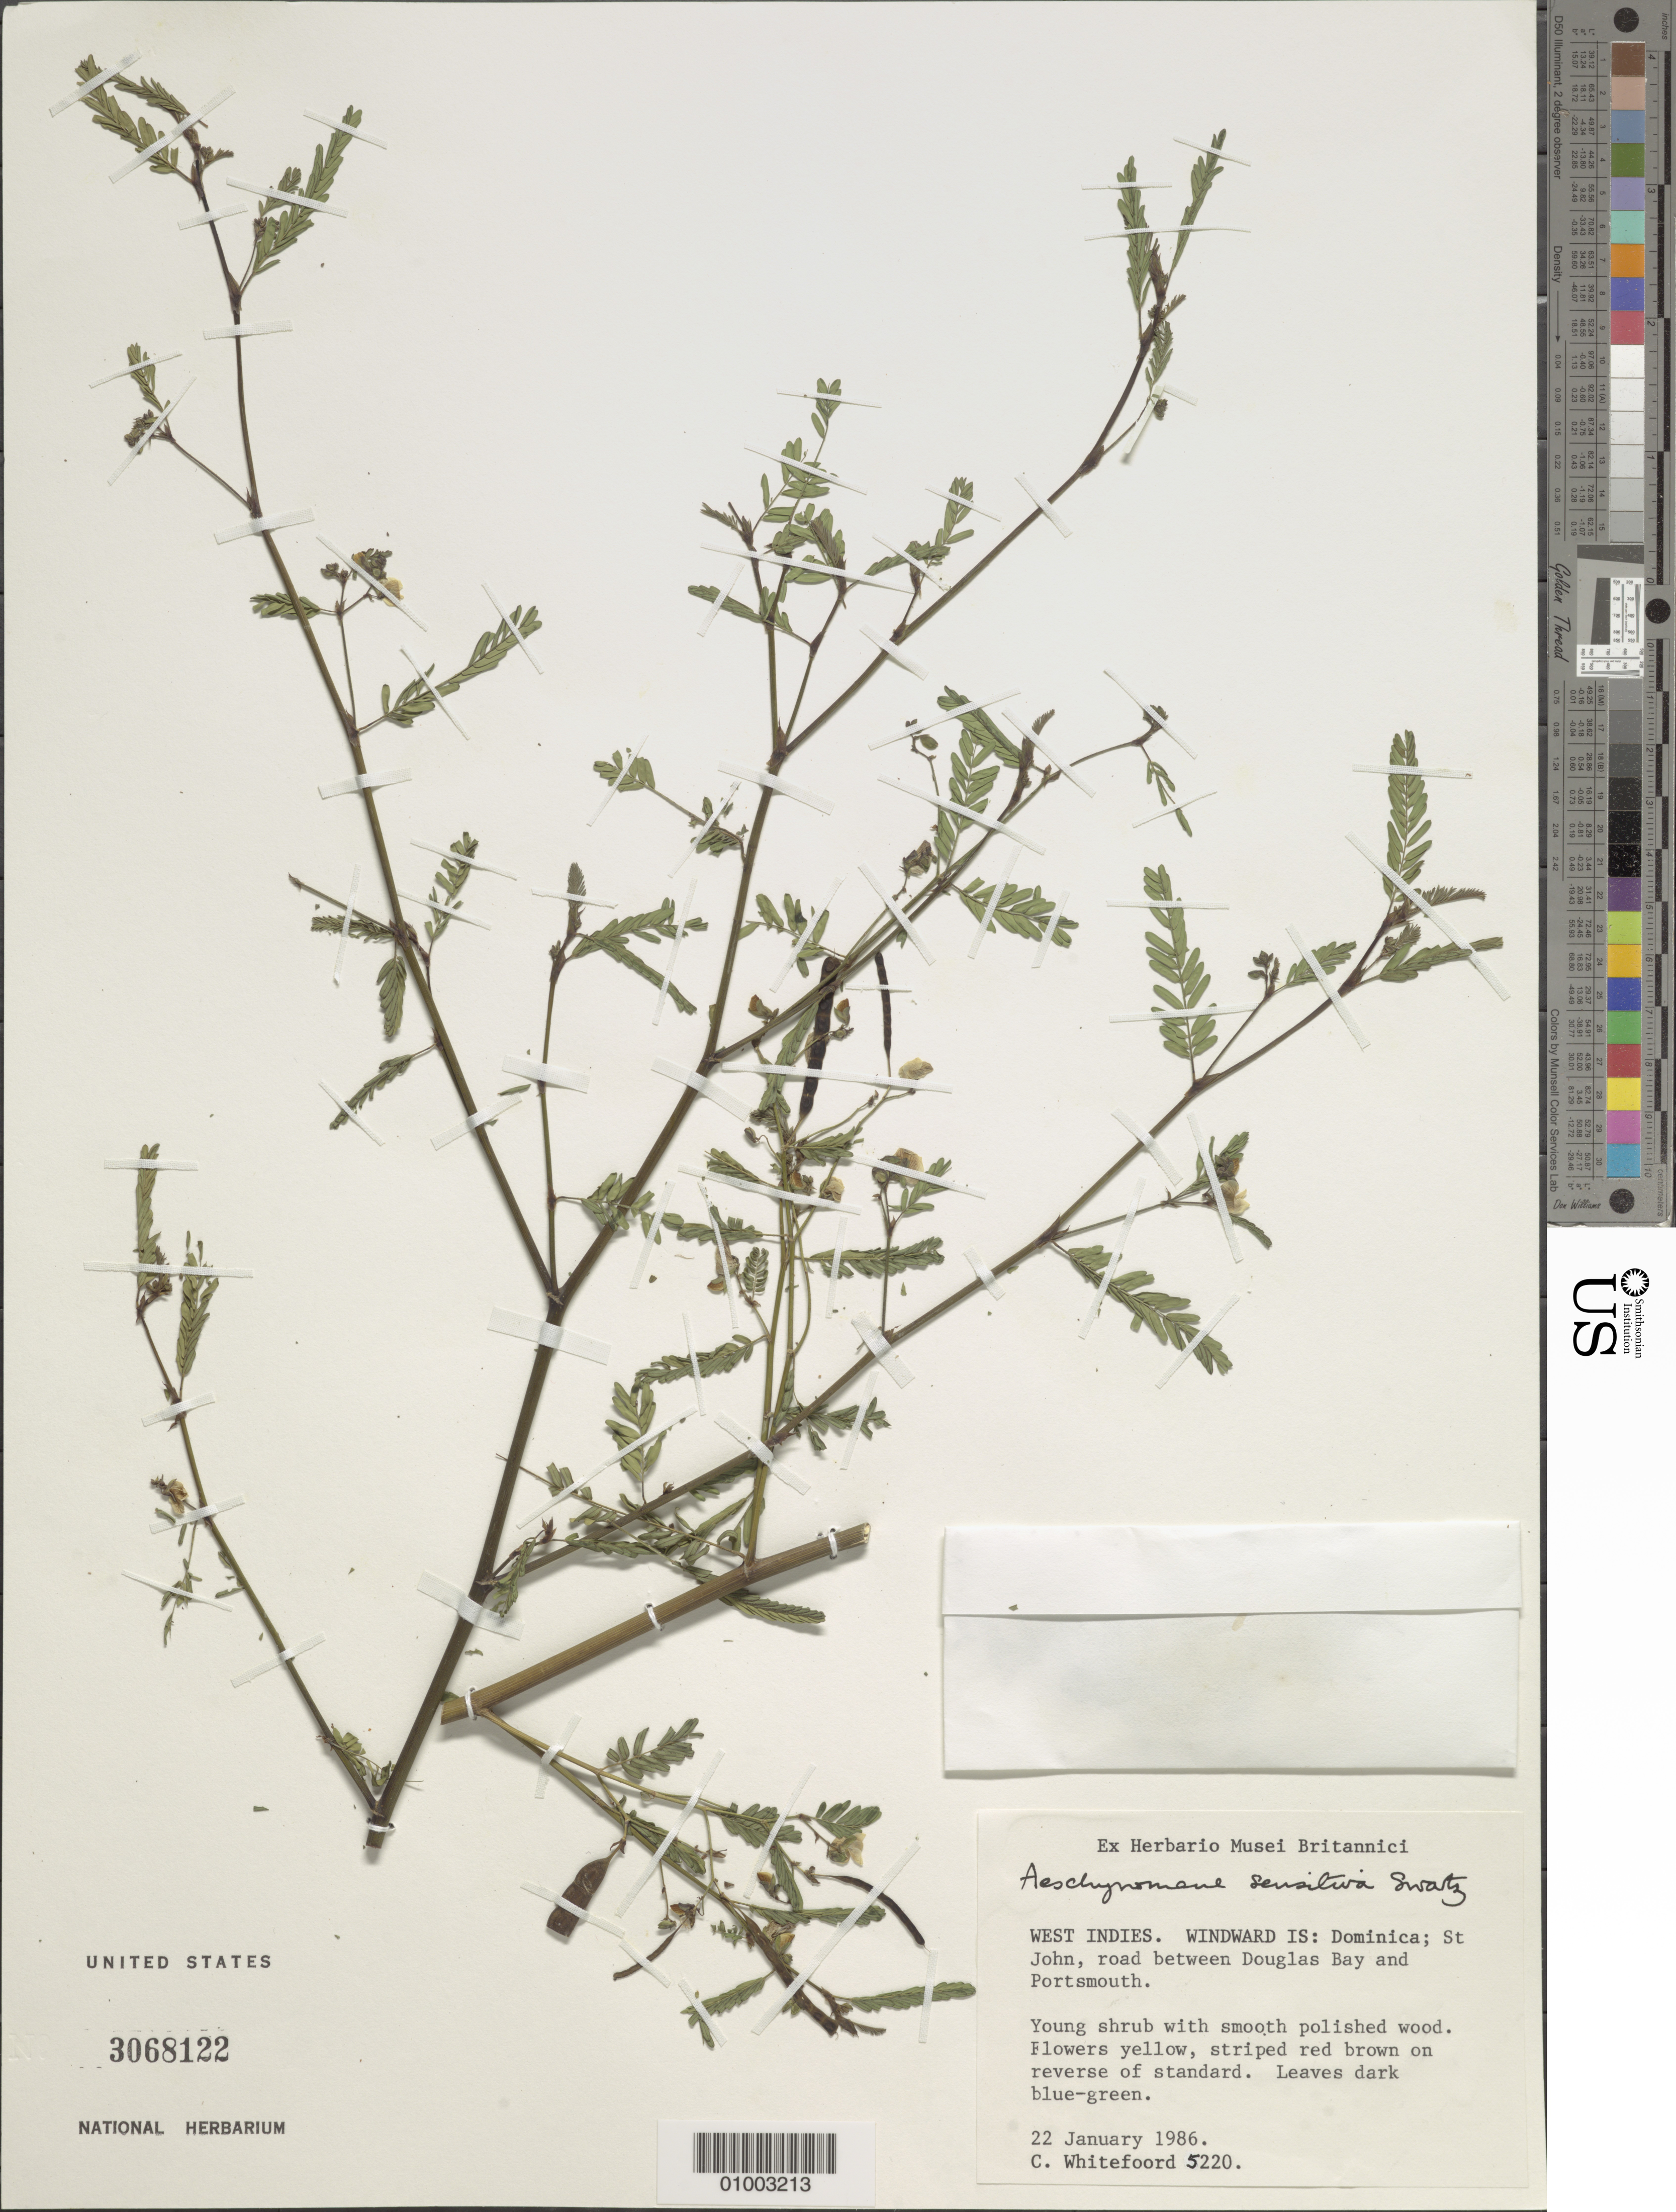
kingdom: Plantae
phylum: Tracheophyta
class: Magnoliopsida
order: Fabales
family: Fabaceae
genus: Aeschynomene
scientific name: Aeschynomene sensitiva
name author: Sw.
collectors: C. Whitefoord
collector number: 5220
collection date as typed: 22 Jan 1986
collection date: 1986-01-22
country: Dominica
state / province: St. John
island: Dominica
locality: Road between Douglas Bay and Portsmouth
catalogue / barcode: US 3068122